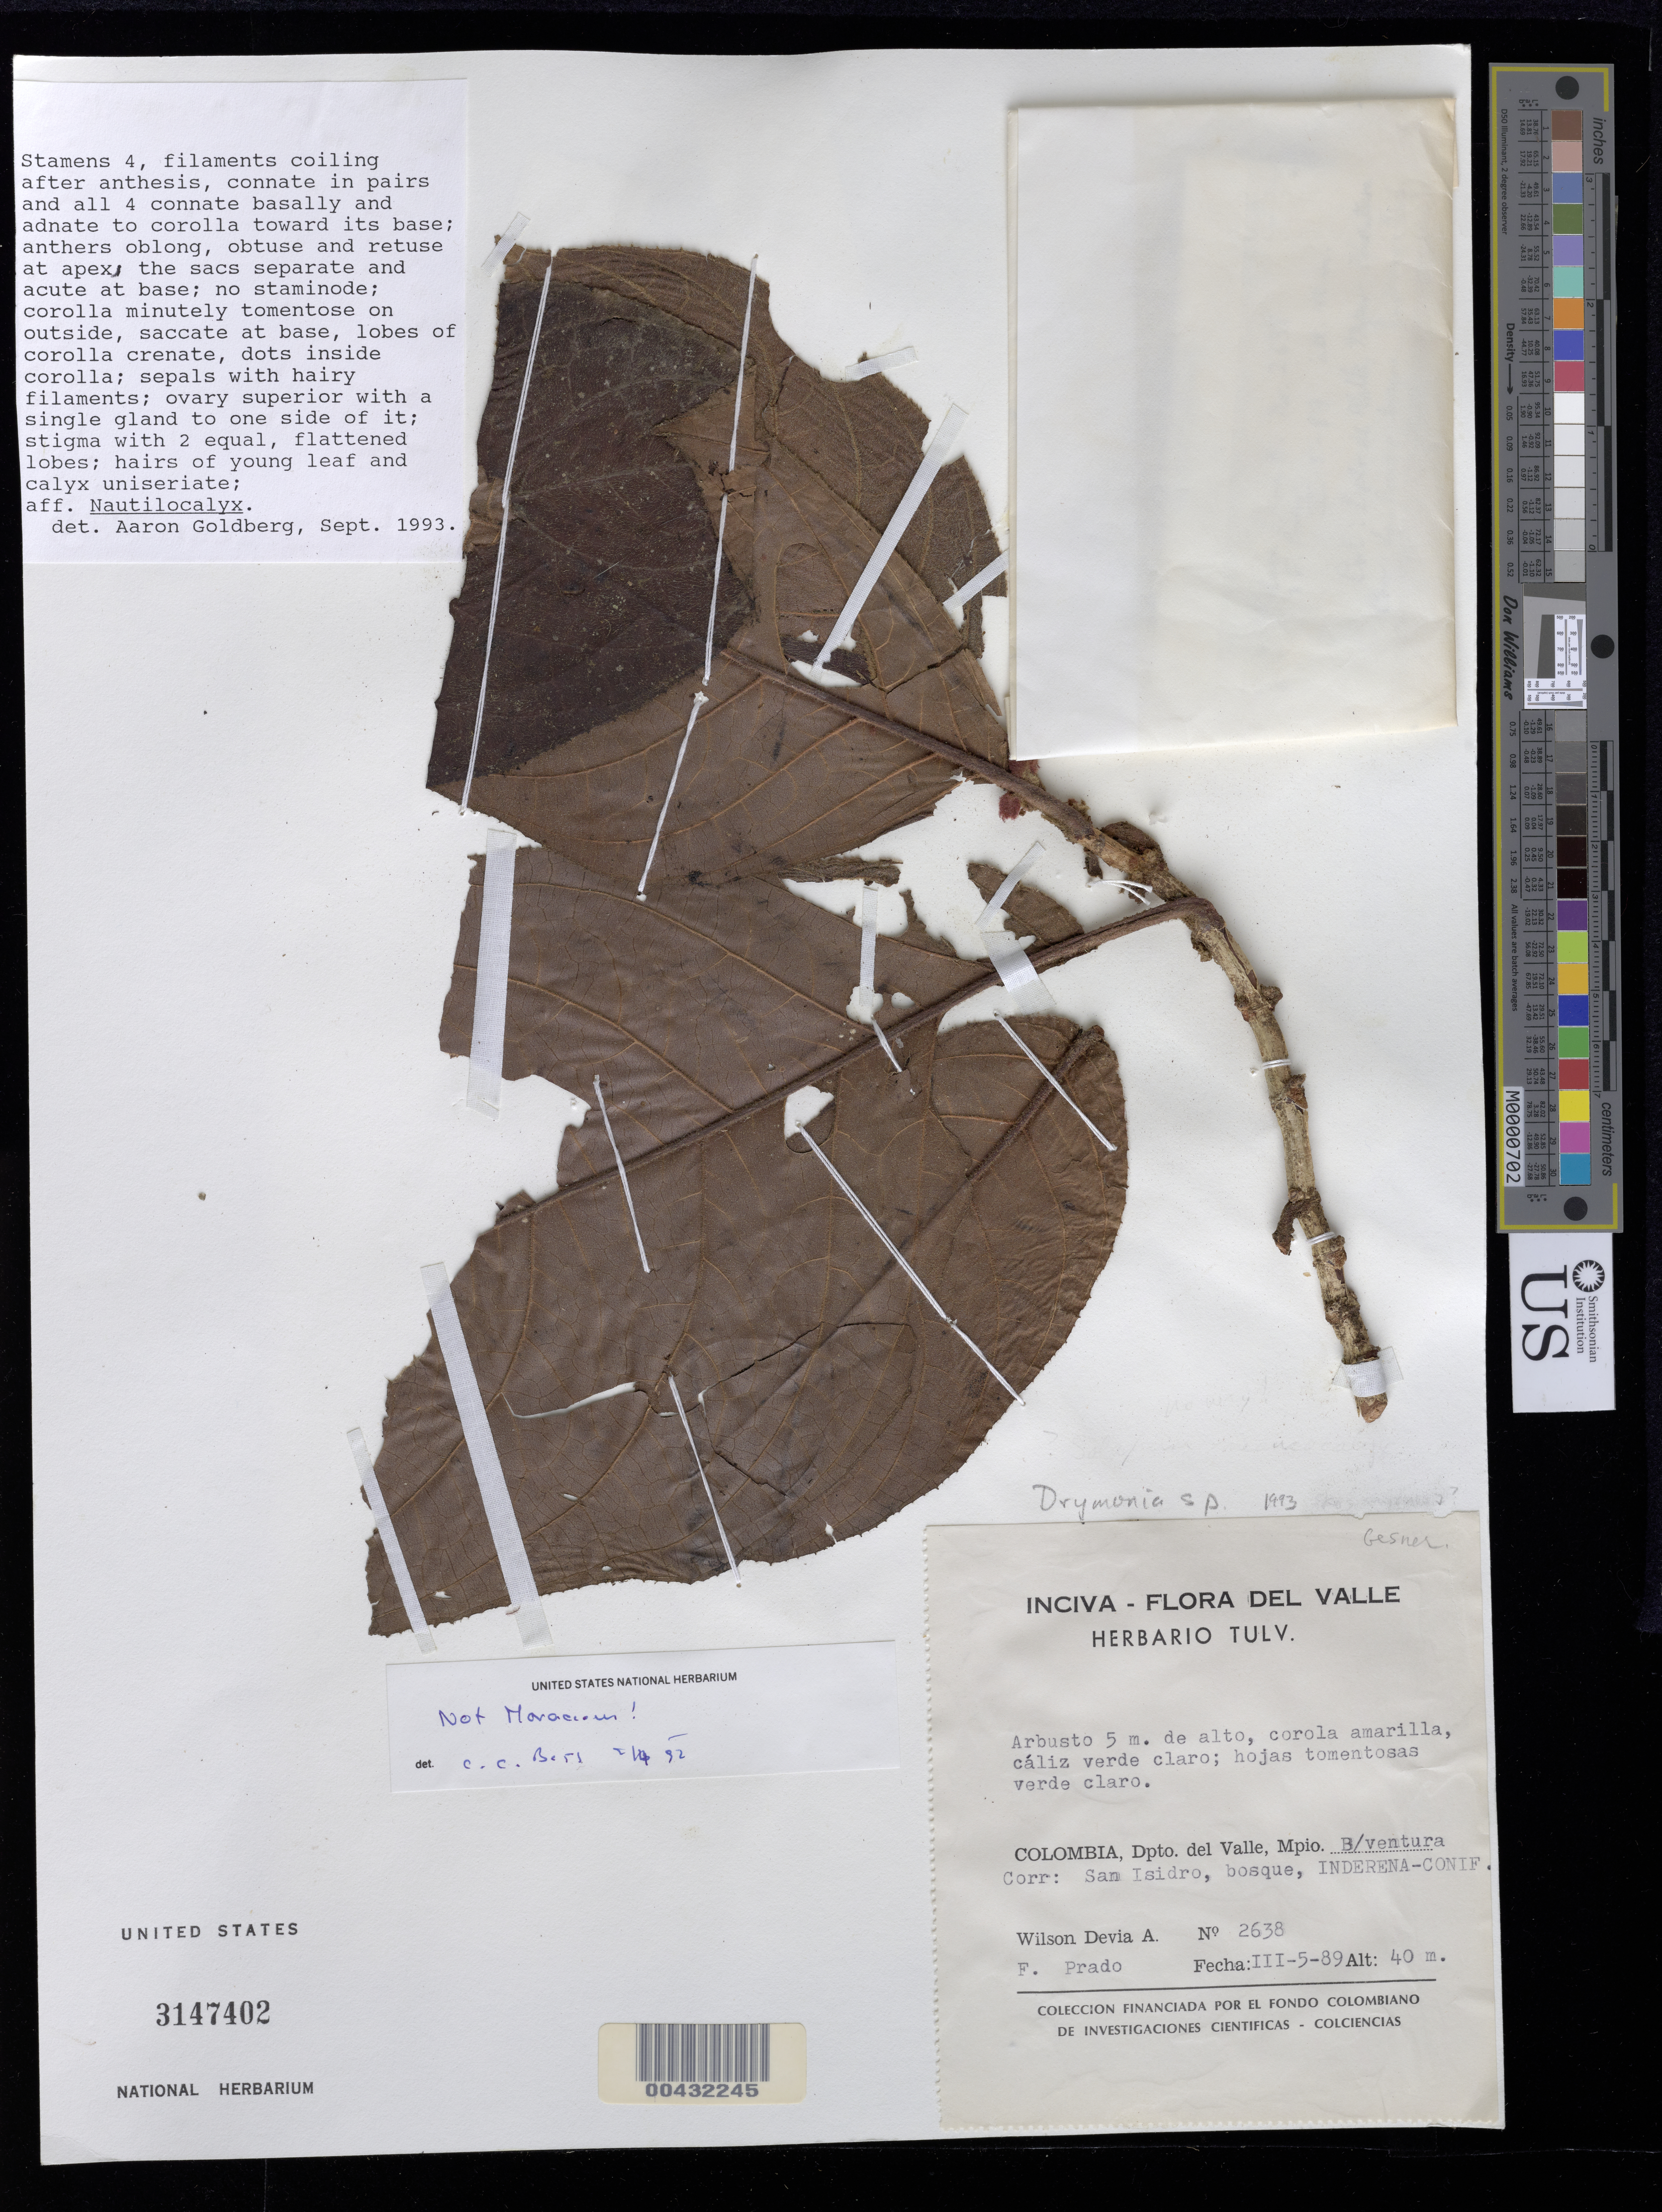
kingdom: Plantae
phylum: Tracheophyta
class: Magnoliopsida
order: Lamiales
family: Gesneriaceae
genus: Drymonia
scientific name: Drymonia sp.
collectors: W. Devia A. & F. Prado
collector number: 2638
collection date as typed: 05 Mar 1989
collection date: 1989-03-05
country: Colombia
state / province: Valle del Cauca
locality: San Isidro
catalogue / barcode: US 3147402